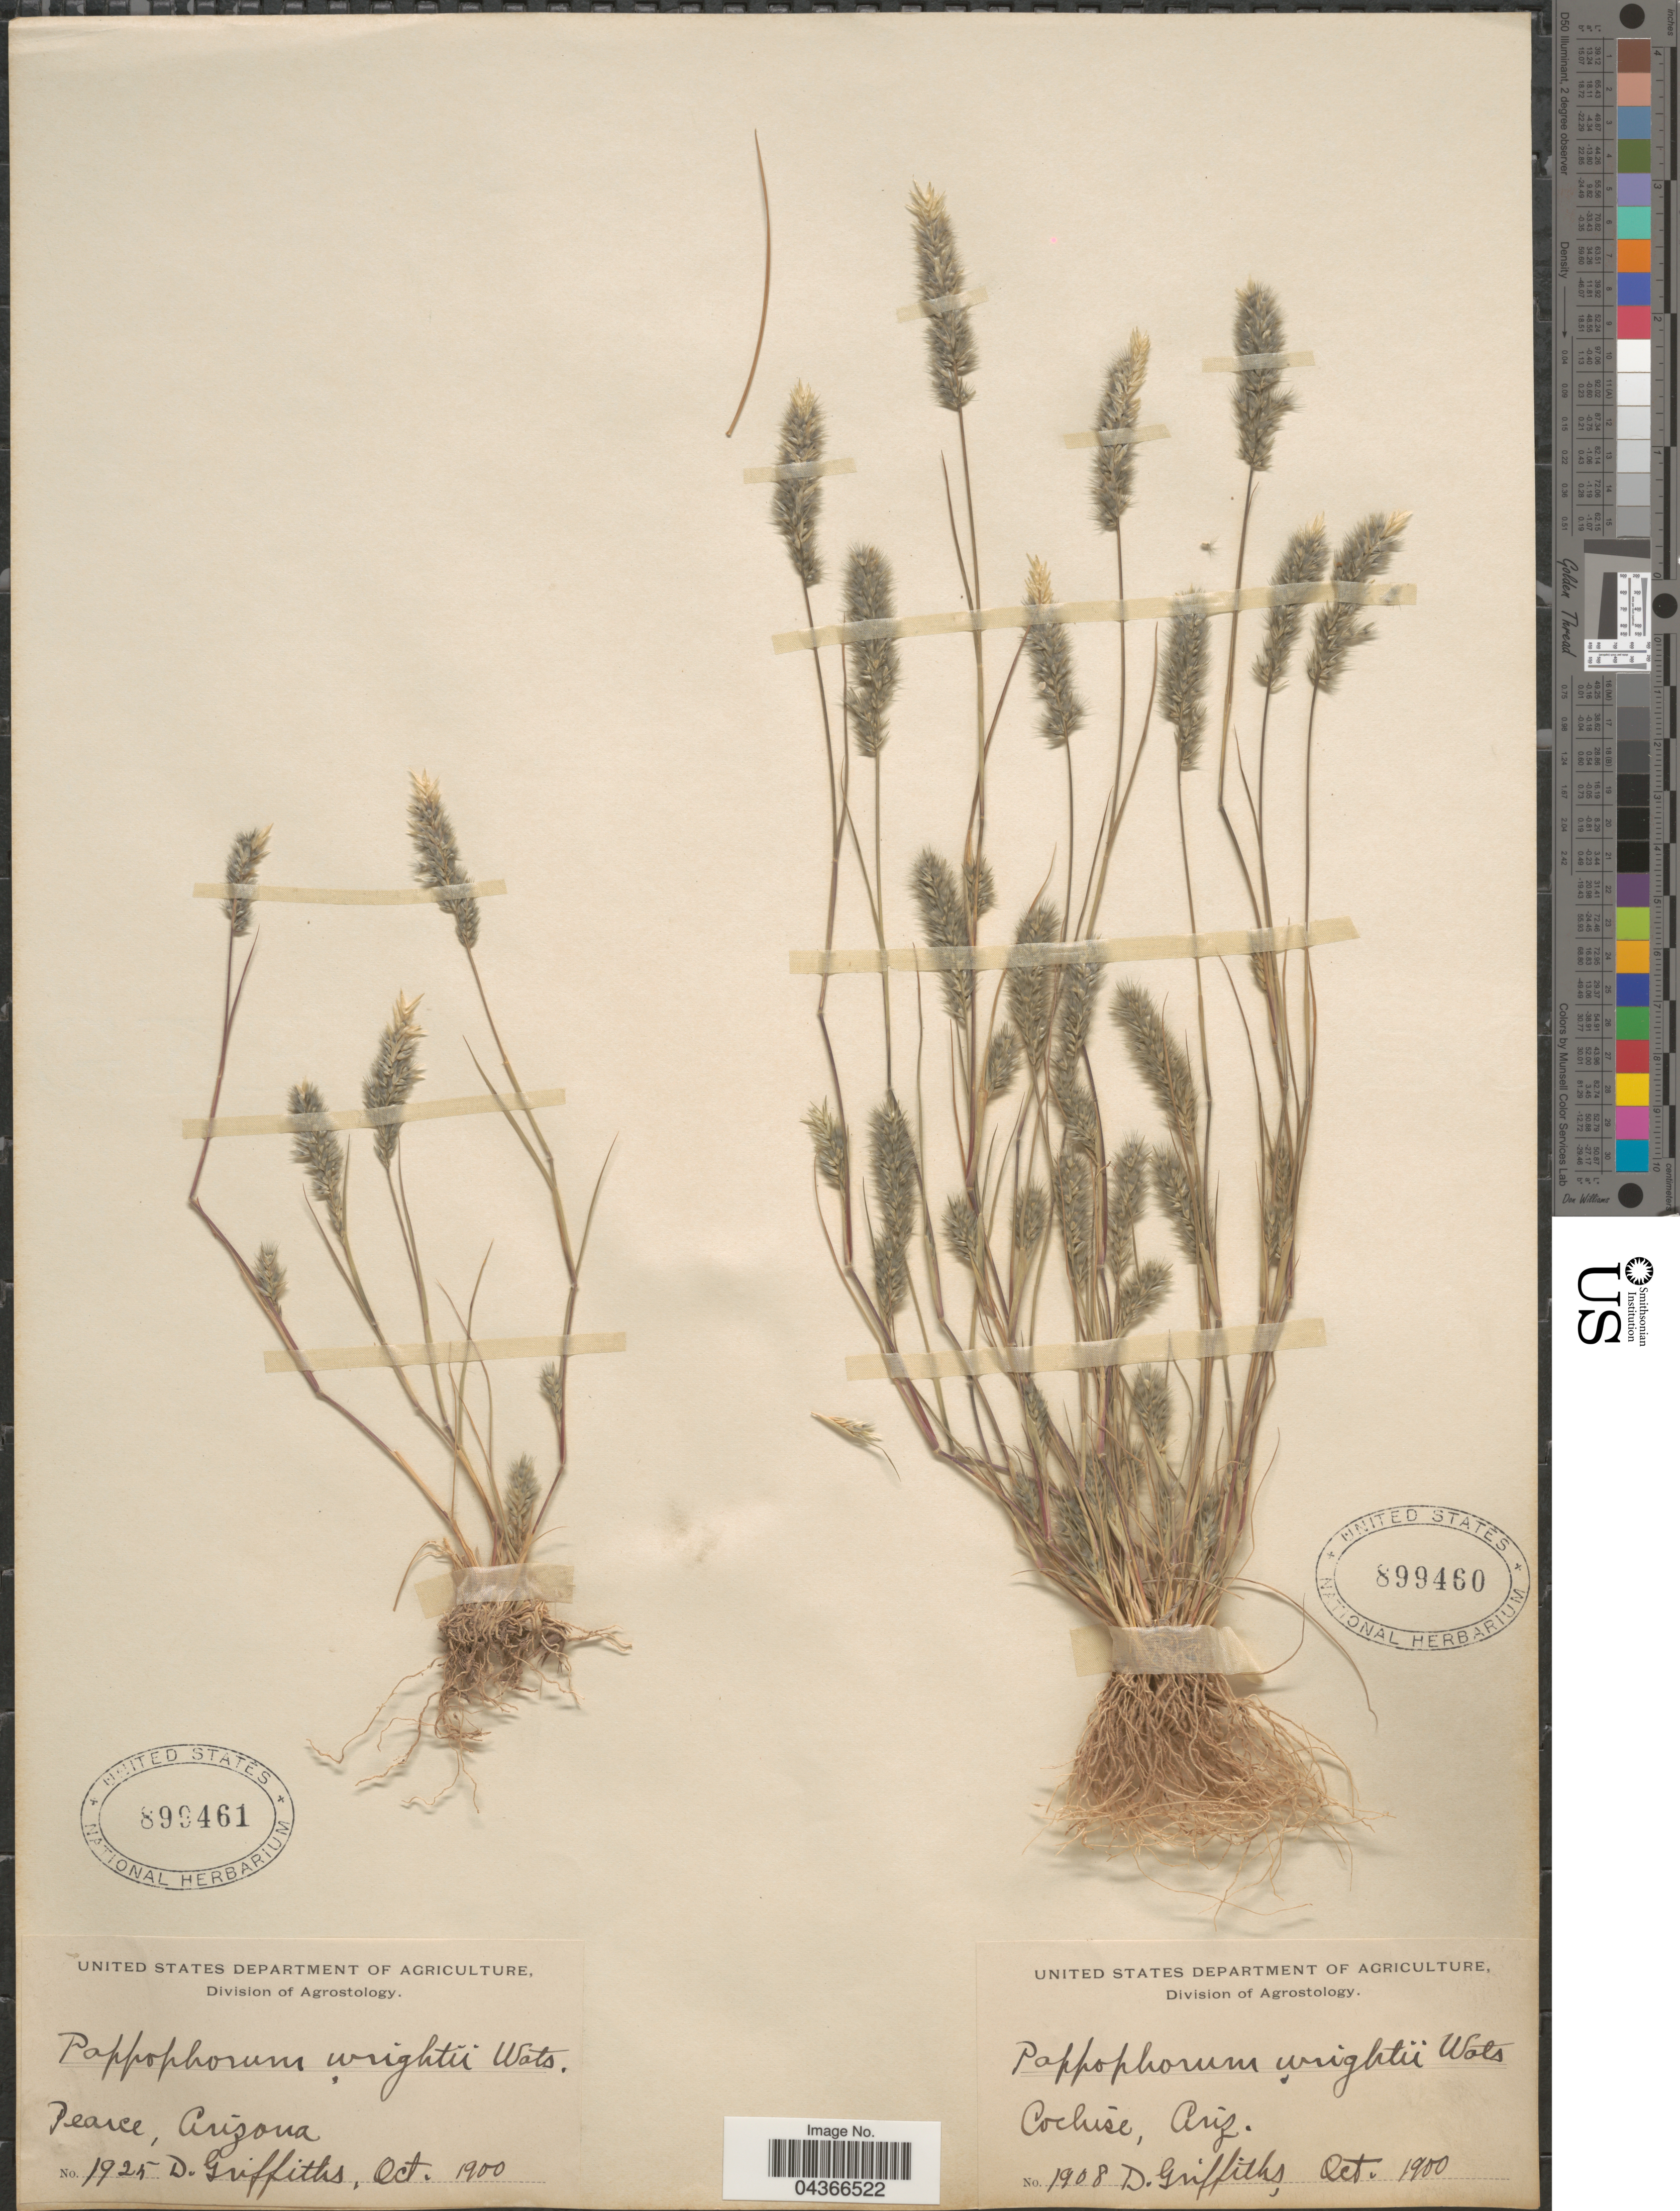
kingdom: Plantae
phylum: Tracheophyta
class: Liliopsida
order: Poales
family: Poaceae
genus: Enneapogon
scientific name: Enneapogon desvauxii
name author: P. Beauv.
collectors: D. Griffiths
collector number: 1925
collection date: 1900-10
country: United States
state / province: Arizona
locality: Pearce.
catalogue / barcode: US 899461